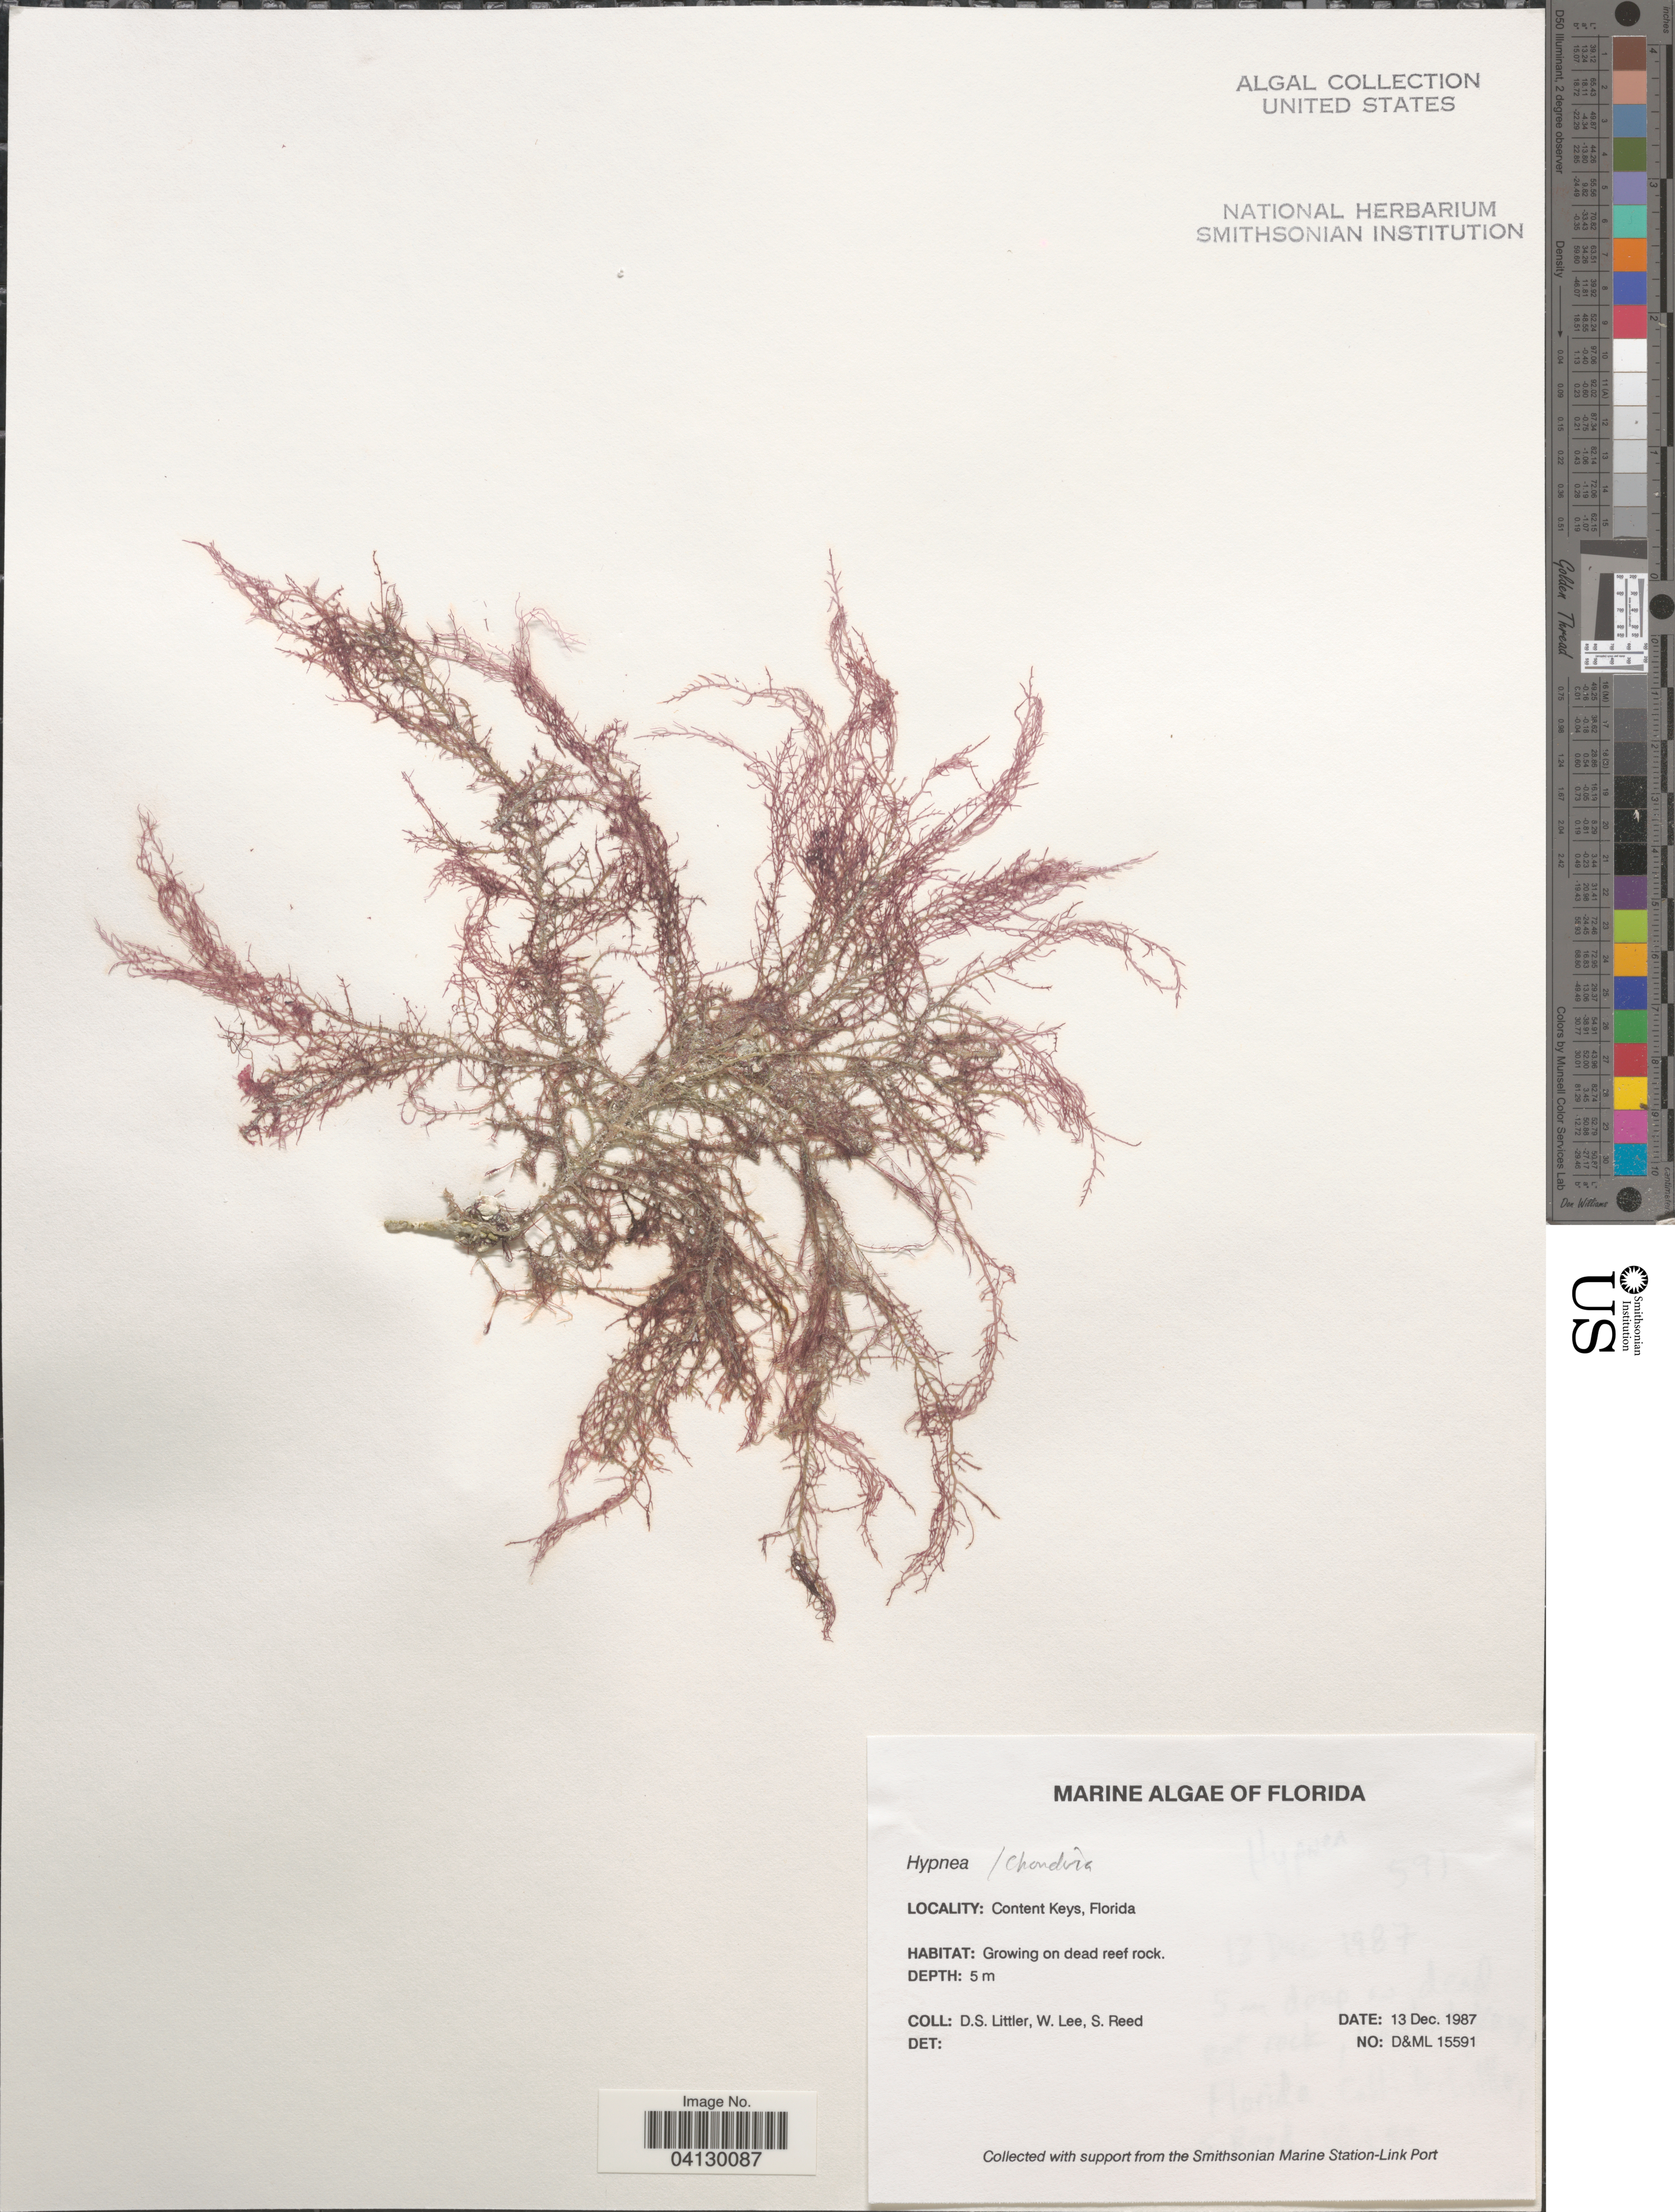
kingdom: Plantae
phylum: Rhodophyta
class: Florideophyceae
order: Gigartinales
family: Cystocloniaceae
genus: Hypnea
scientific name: Hypnea sp.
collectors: D. S. Littler, W. Lee & S. Reed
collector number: D&ML 15591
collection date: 1987-12-13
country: United States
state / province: Florida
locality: Content Keys.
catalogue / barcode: US 328819